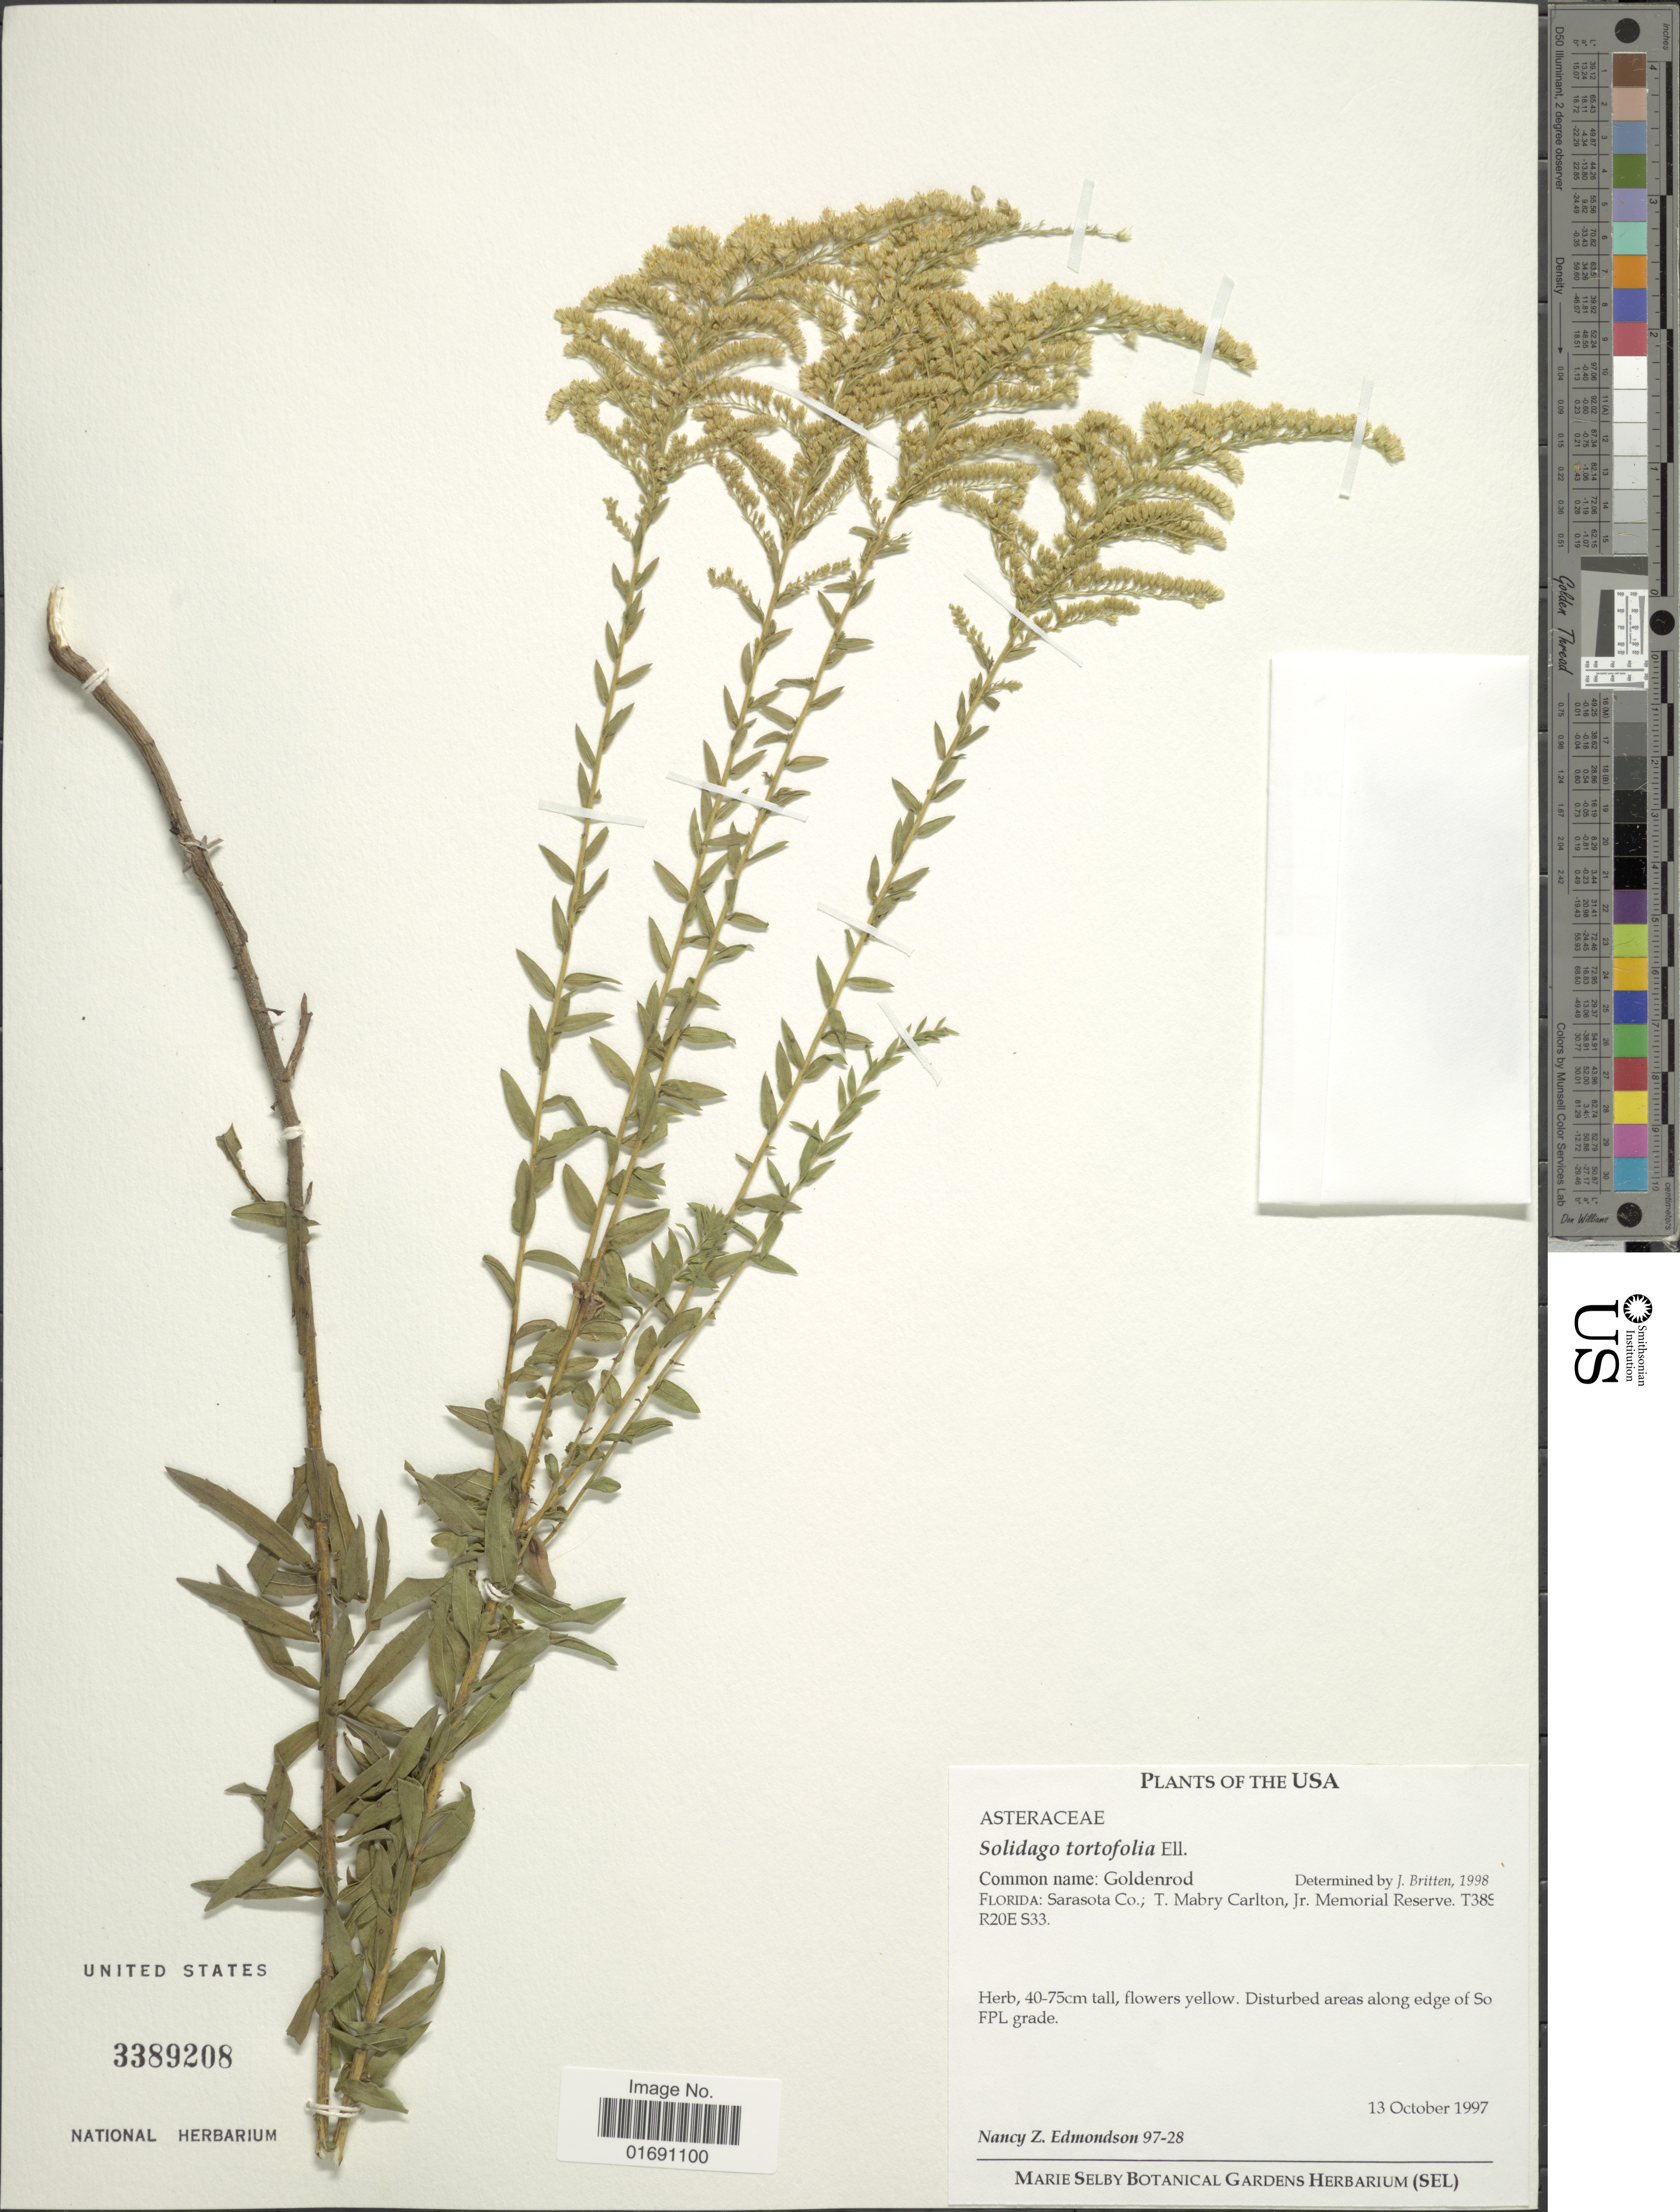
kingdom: Plantae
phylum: Tracheophyta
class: Magnoliopsida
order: Asterales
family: Asteraceae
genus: Solidago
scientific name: Solidago tortifolia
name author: Elliott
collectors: N. Edmondson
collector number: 97-28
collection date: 1997-10-13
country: United States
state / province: Florida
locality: Sarasota Co.; T. Mabry Carlton, Jr. Memorial Reserve. T38S R20E S33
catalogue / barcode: US 3389208